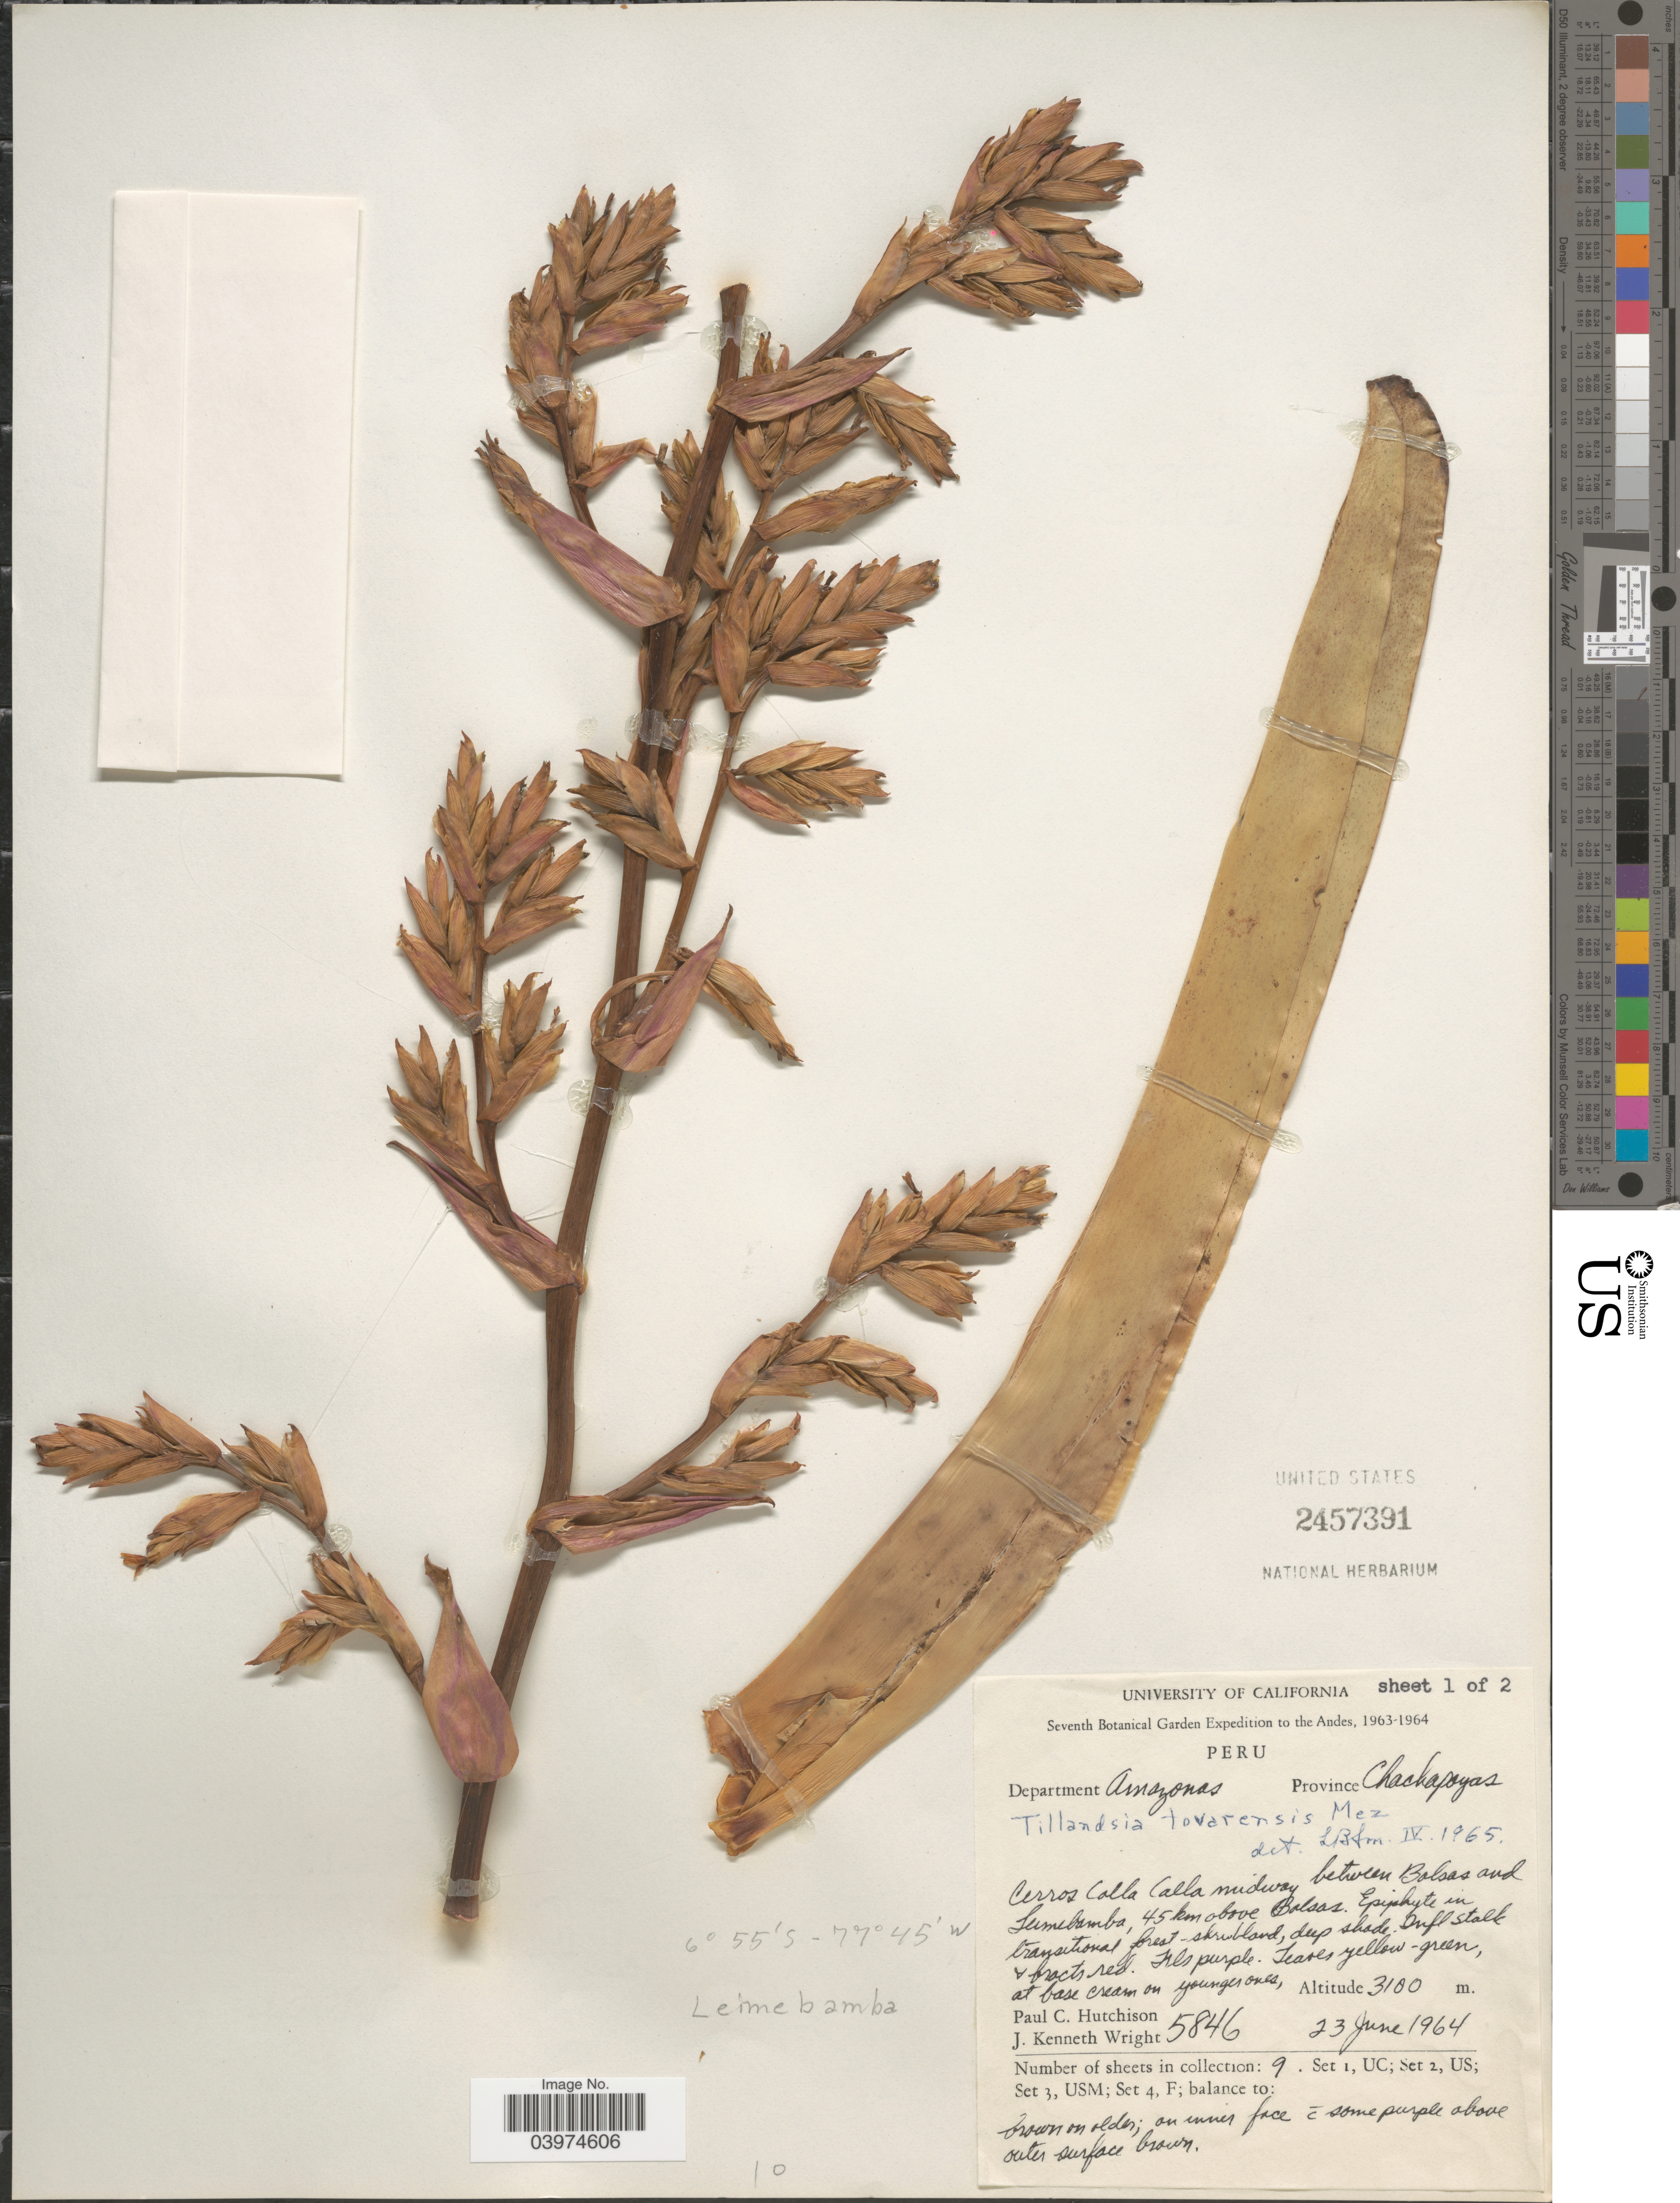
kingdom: Plantae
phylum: Tracheophyta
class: Liliopsida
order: Poales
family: Bromeliaceae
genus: Tillandsia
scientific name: Tillandsia tovarensis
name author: Mez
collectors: P. C. Hutchison & J. K. Wright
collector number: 5846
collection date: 1964-06-23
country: Peru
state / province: Amazonas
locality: Seventh Botanical Garden Expedition to the Andes, 1963-1964. Department Amazonas. Province Chachapoyas. Cerros Calla Calla midway between Balsas and Leimebamba, 45 km above Balsas.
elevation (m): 3180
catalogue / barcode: US 2457391